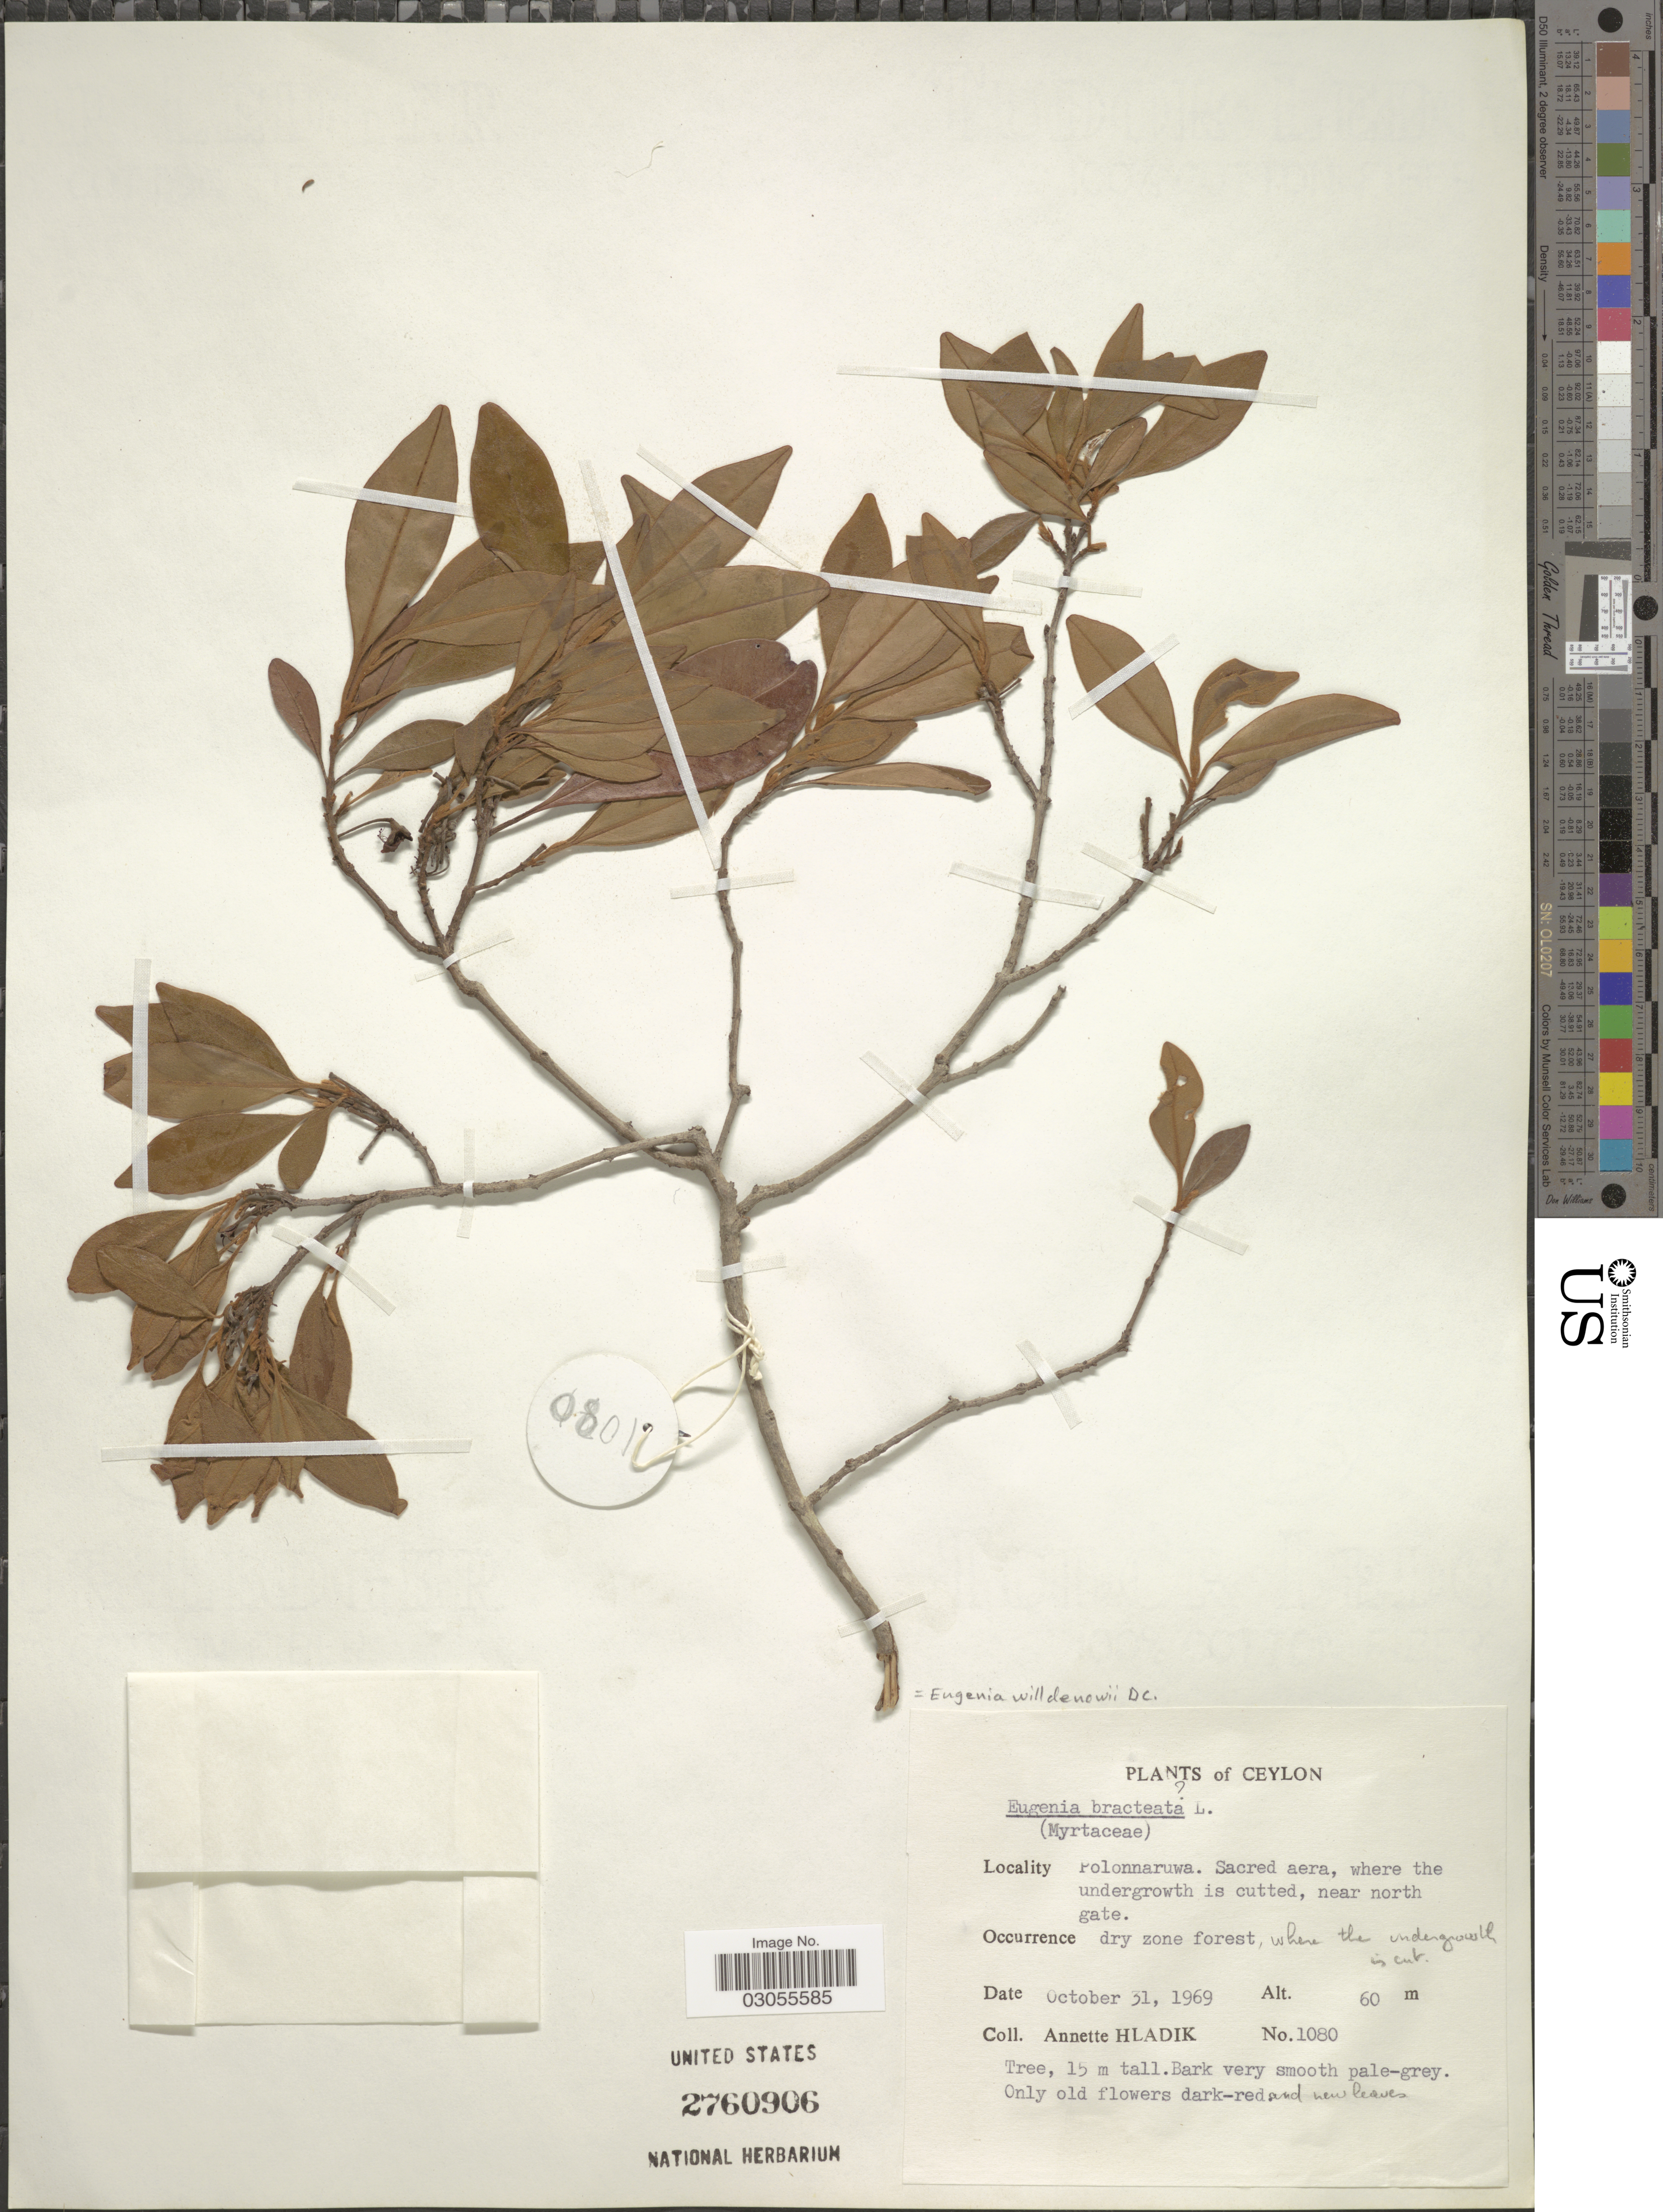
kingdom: Plantae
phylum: Tracheophyta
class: Magnoliopsida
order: Myrtales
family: Myrtaceae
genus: Eugenia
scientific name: Eugenia willdenowii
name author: Nied.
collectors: A. Hladik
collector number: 1080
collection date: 1969-10-31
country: Sri Lanka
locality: Ceylon. Polonnaruwa.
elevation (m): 60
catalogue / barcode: US 2760906